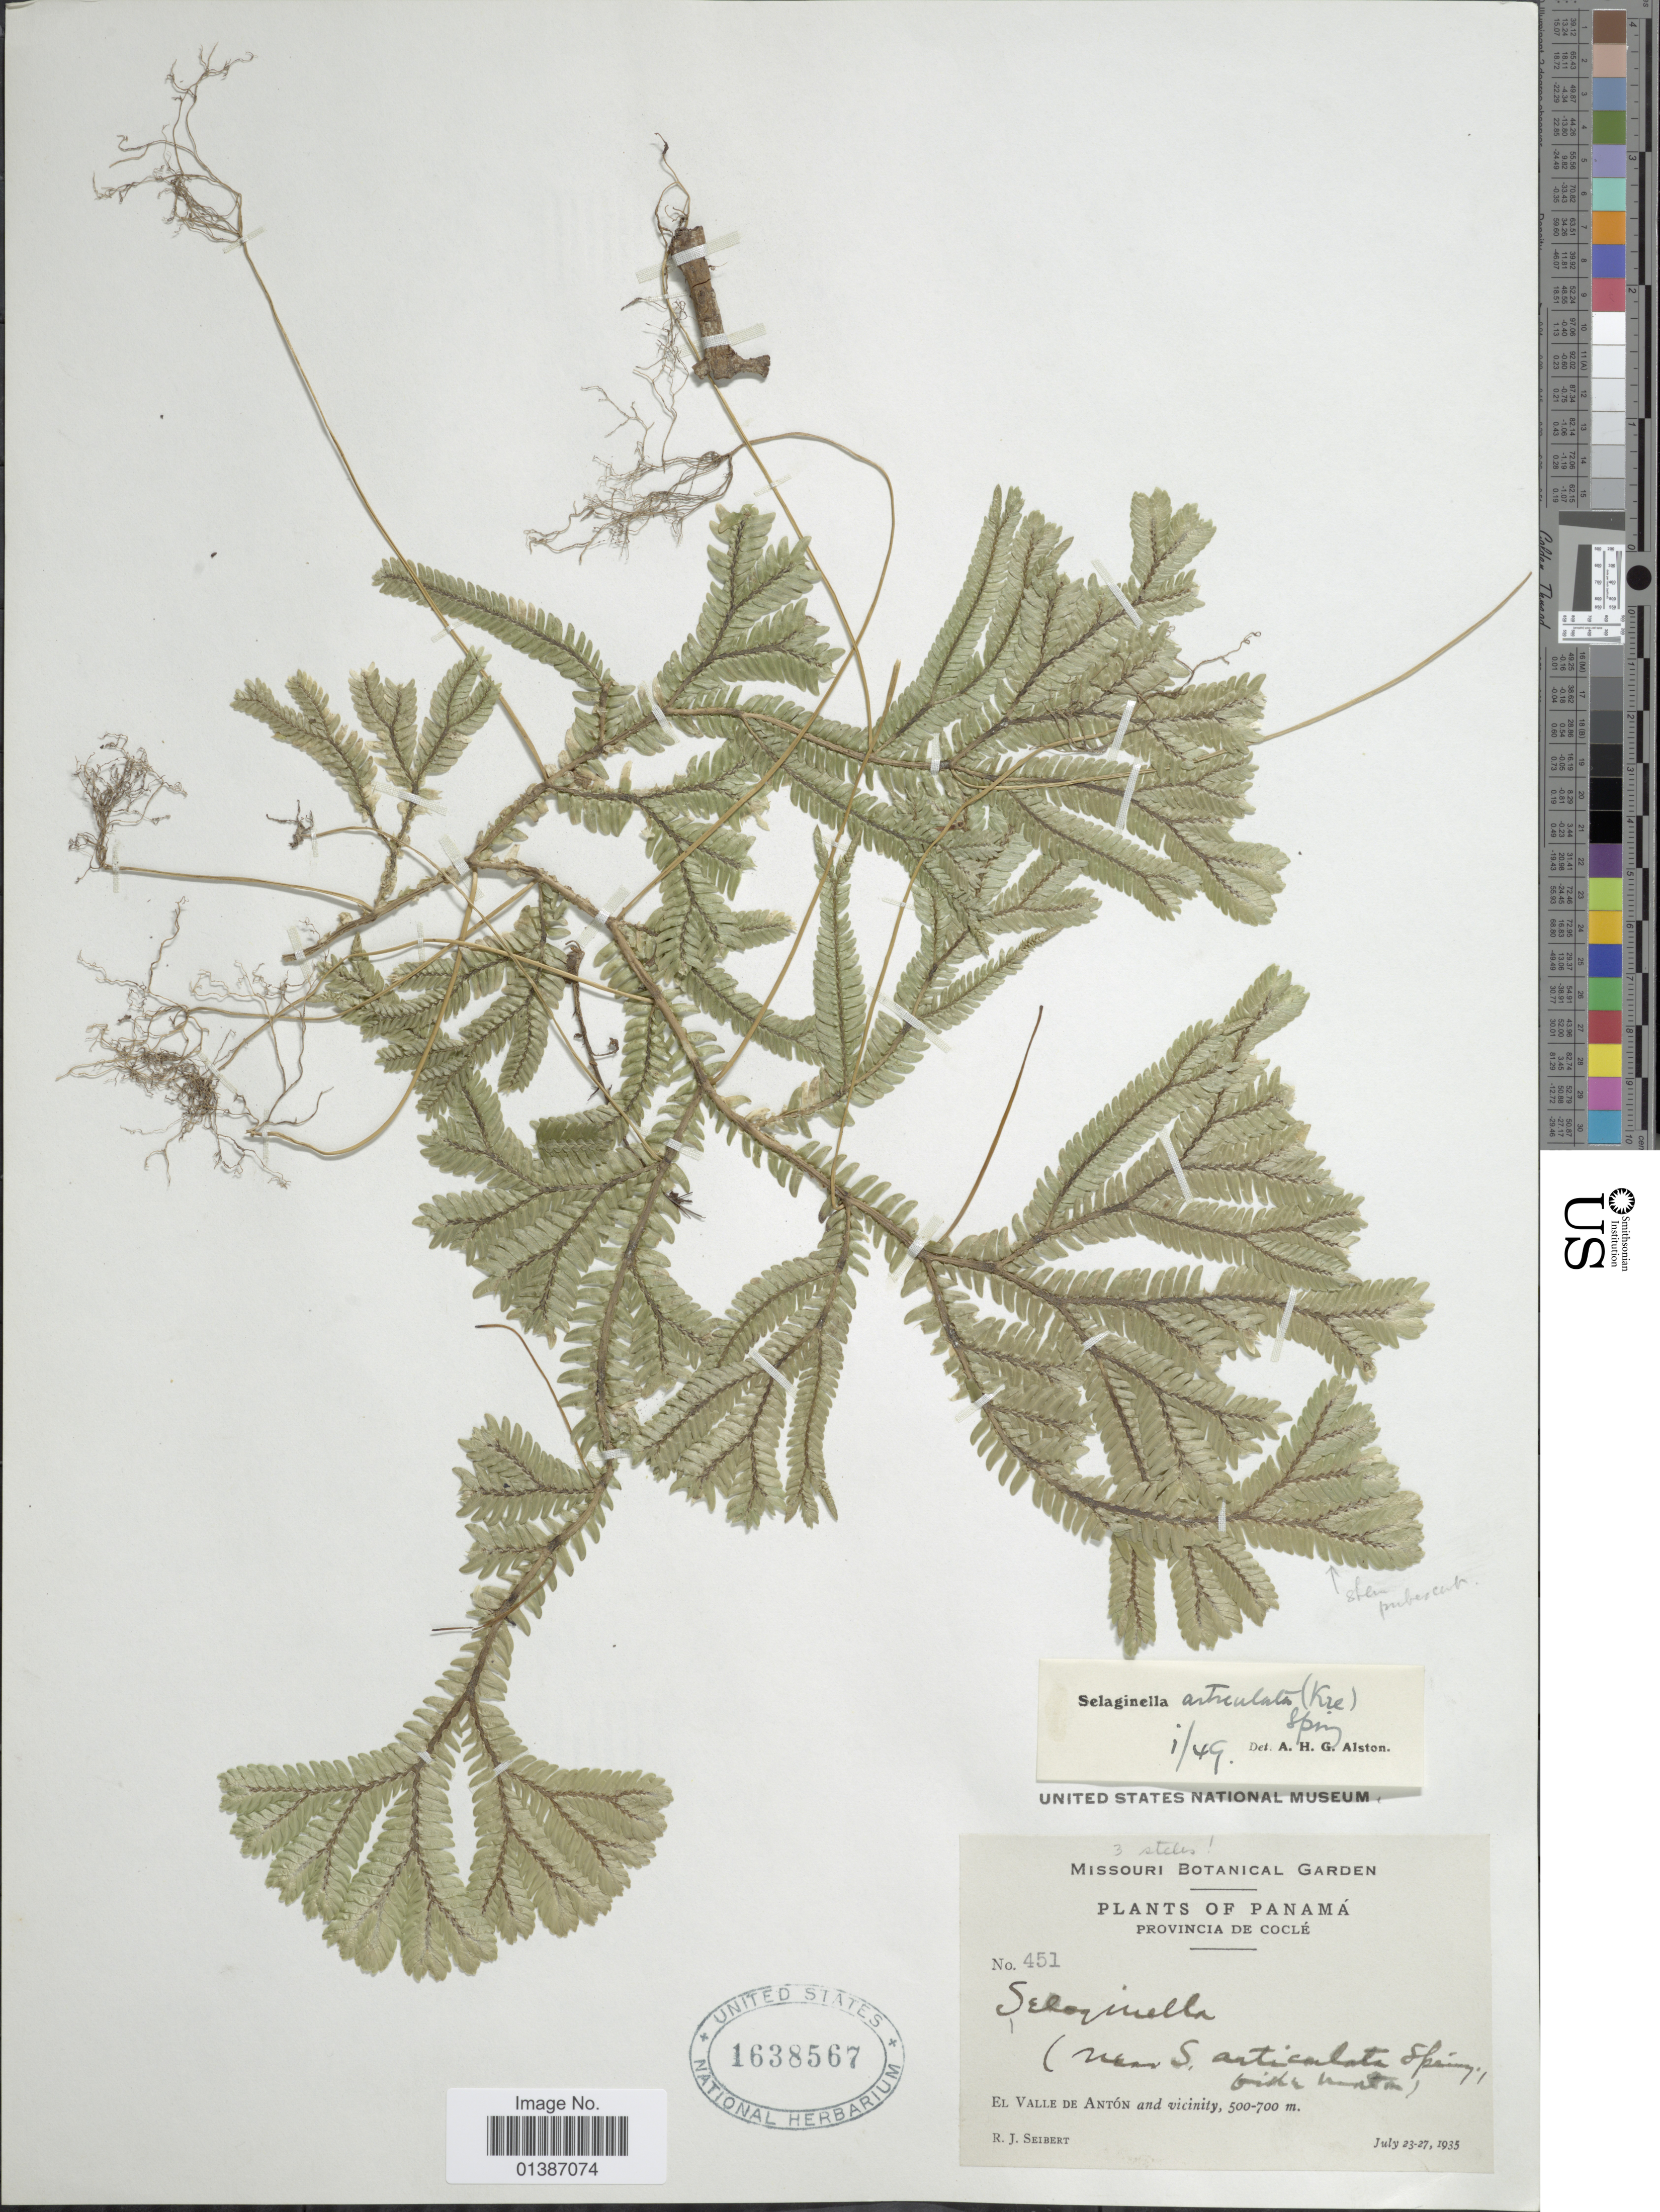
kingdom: Plantae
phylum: Tracheophyta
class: Lycopodiopsida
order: Selaginellales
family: Selaginellaceae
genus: Selaginella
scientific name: Selaginella articulata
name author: (Kunze) Spring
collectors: R. J. Seibert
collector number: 451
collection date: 1935-07-23/1935-07-27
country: Panama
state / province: Coclé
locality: Provincia de Coclé, El Valle de Antón and vicinity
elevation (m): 500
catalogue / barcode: US 1638567